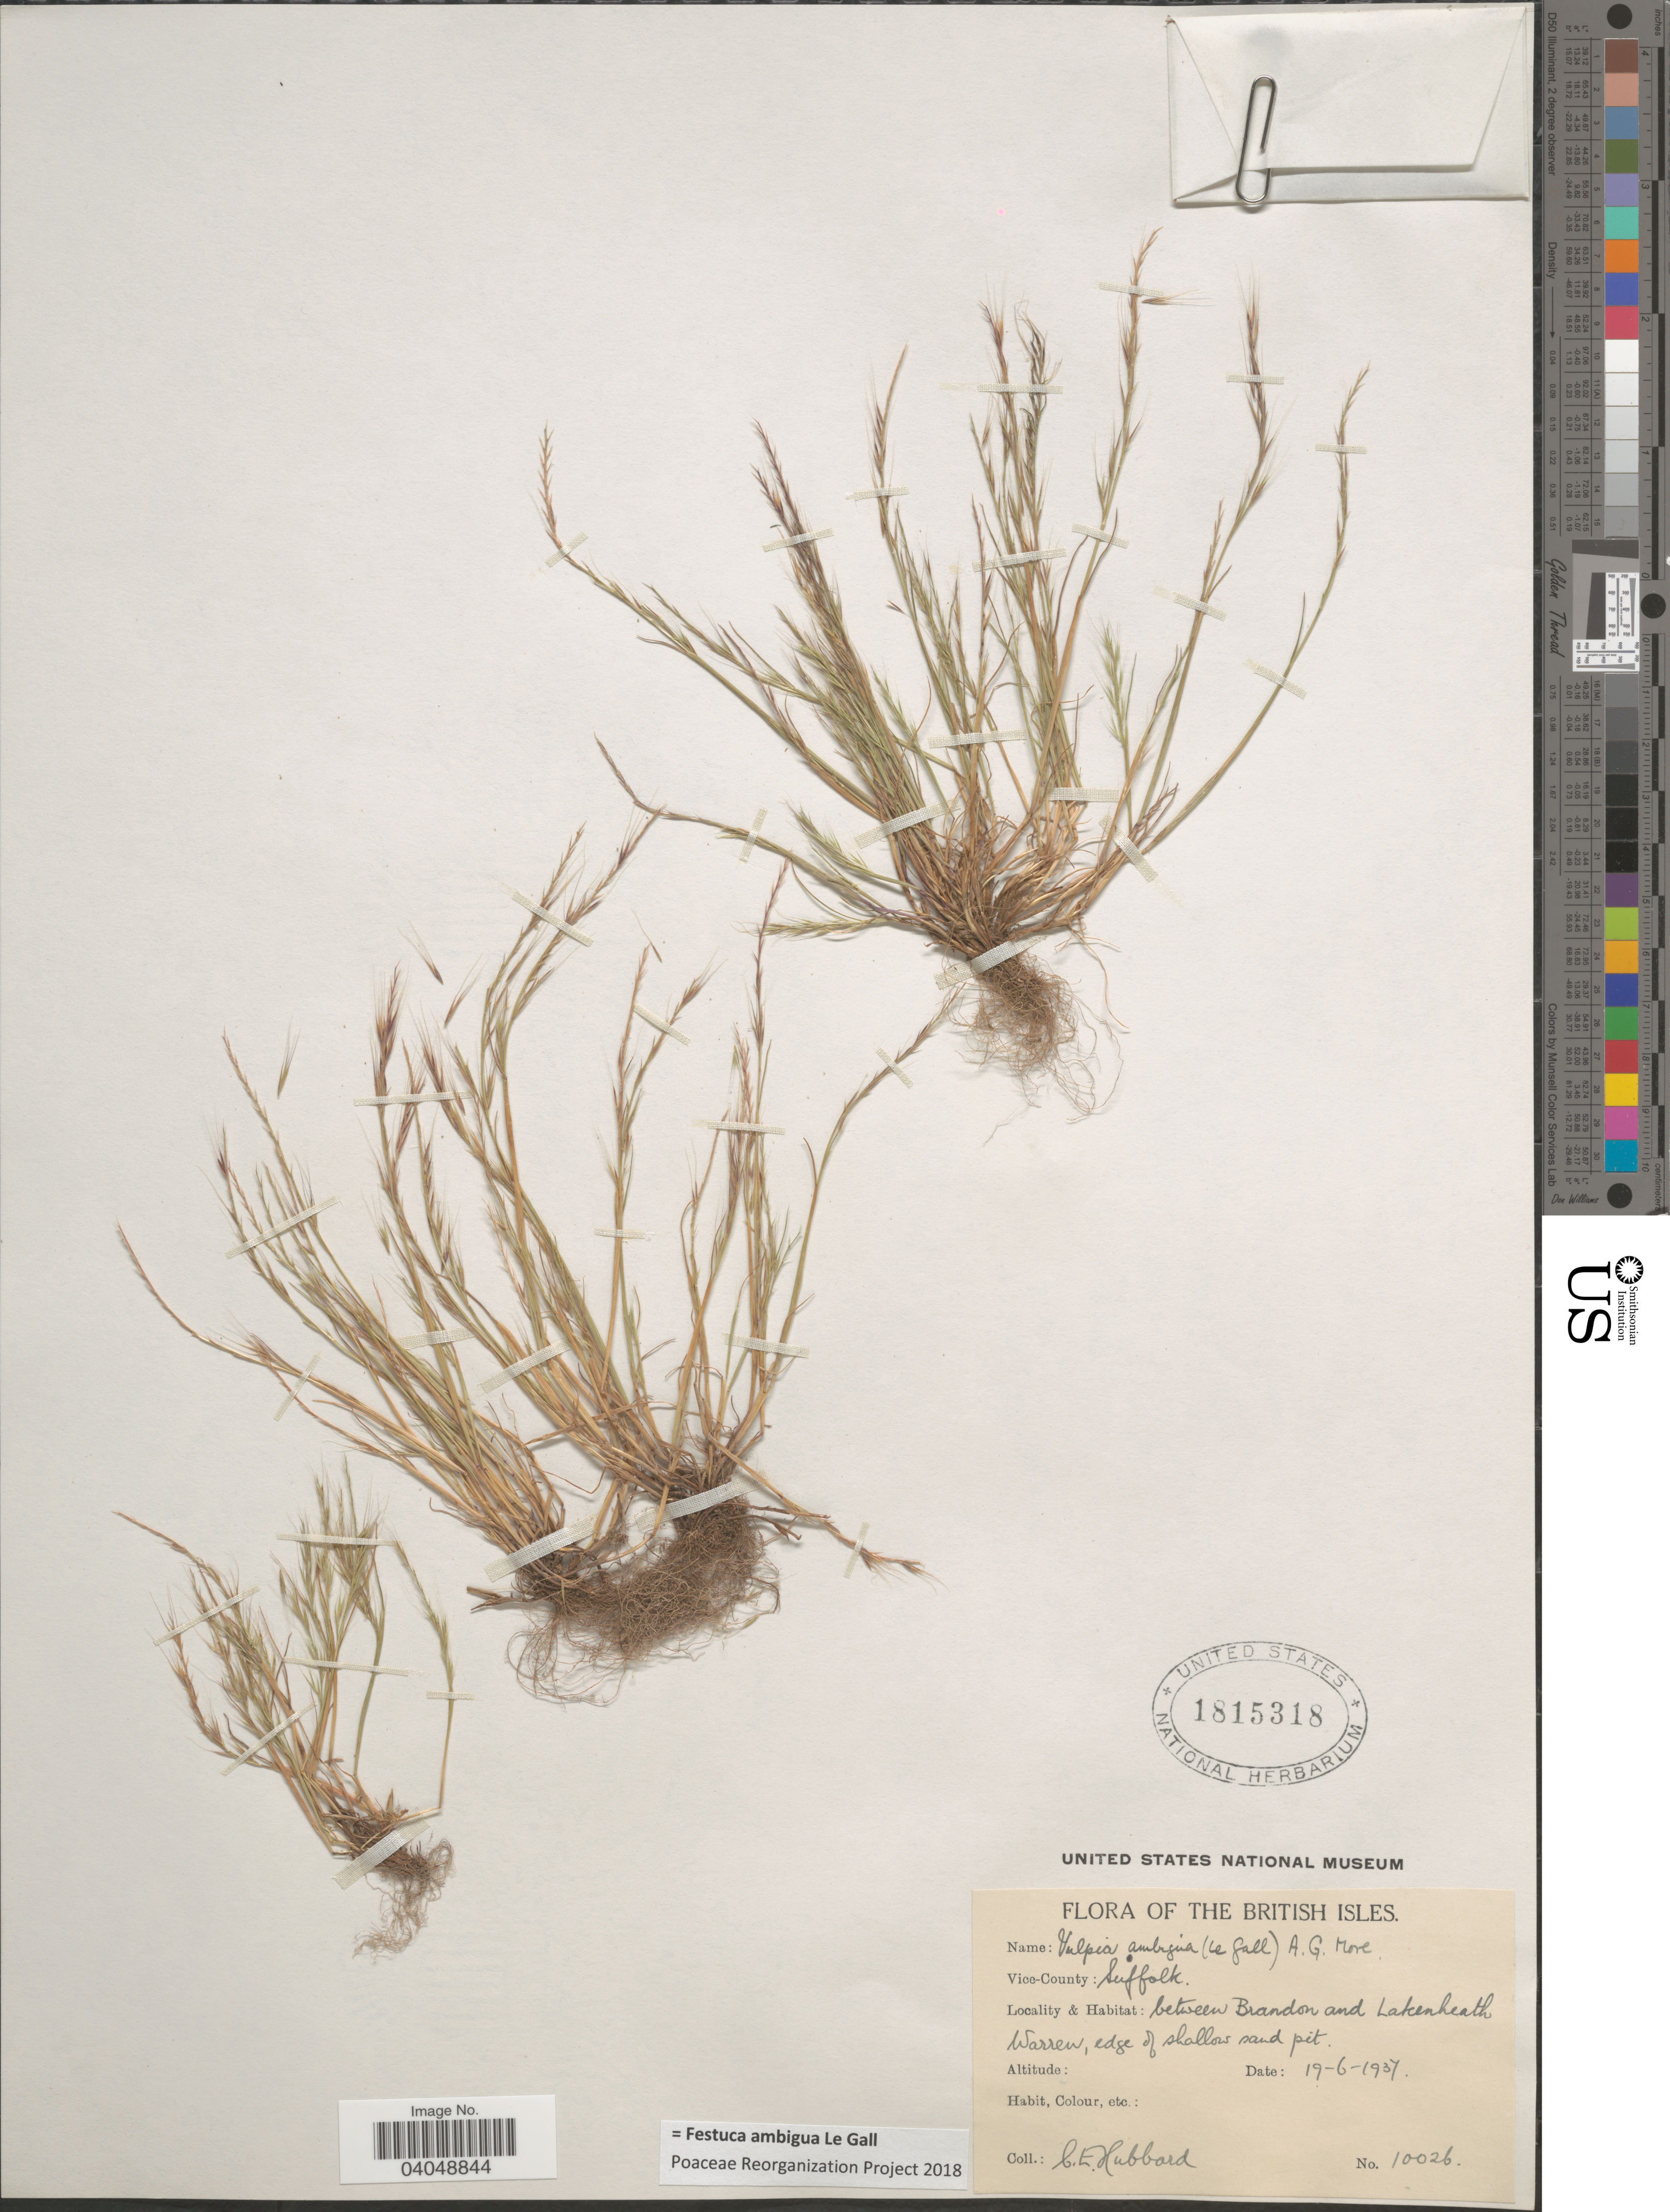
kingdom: Plantae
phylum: Tracheophyta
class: Liliopsida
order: Poales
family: Poaceae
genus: Festuca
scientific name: Festuca ambigua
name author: Le Gall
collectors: C. E. Hubbard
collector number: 10026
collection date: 1937-06-19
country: United Kingdom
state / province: England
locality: The British Isles. Vice-County: Suffolk. Between Brandon and Lakenheath. Warren.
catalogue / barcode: US 1815318